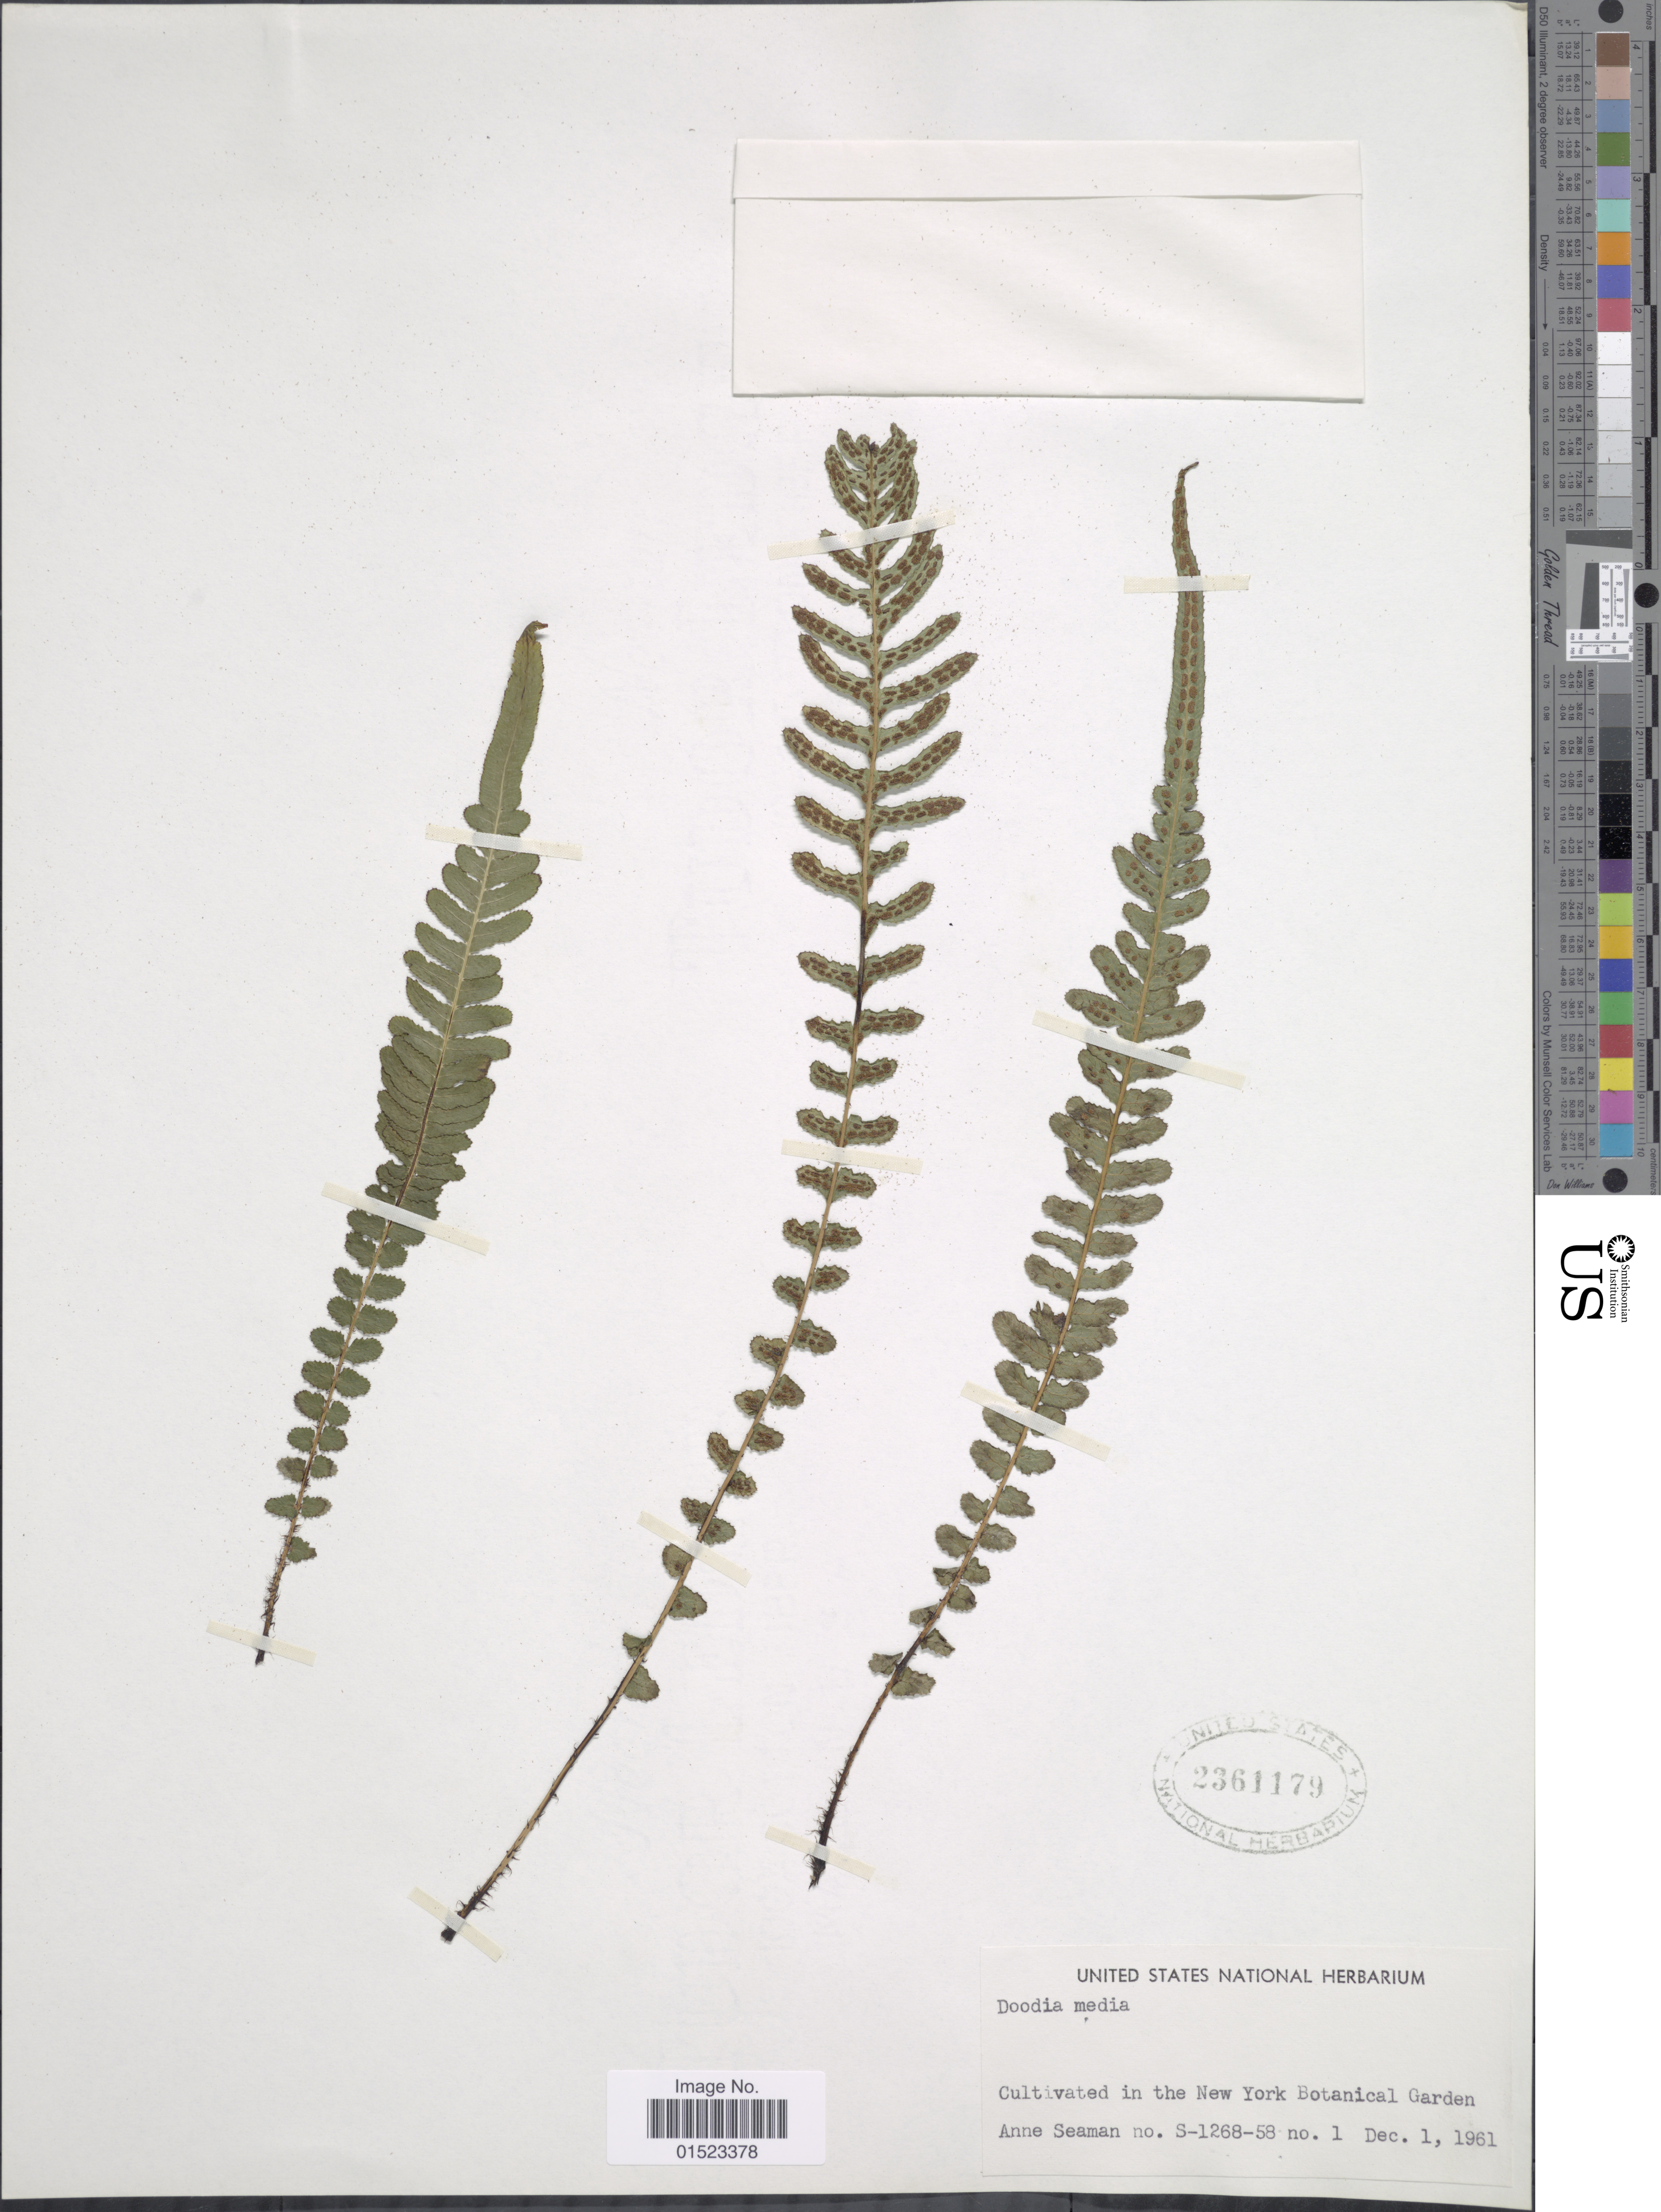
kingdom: Plantae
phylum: Tracheophyta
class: Polypodiopsida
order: Polypodiales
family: Blechnaceae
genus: Blechnum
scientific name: Blechnum medium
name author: (R. Br.) Christenh.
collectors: A. Seaman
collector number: S-1268-58/1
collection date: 1961-12-01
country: United States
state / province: New York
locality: The New York Botanical Garden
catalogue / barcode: US 2361179